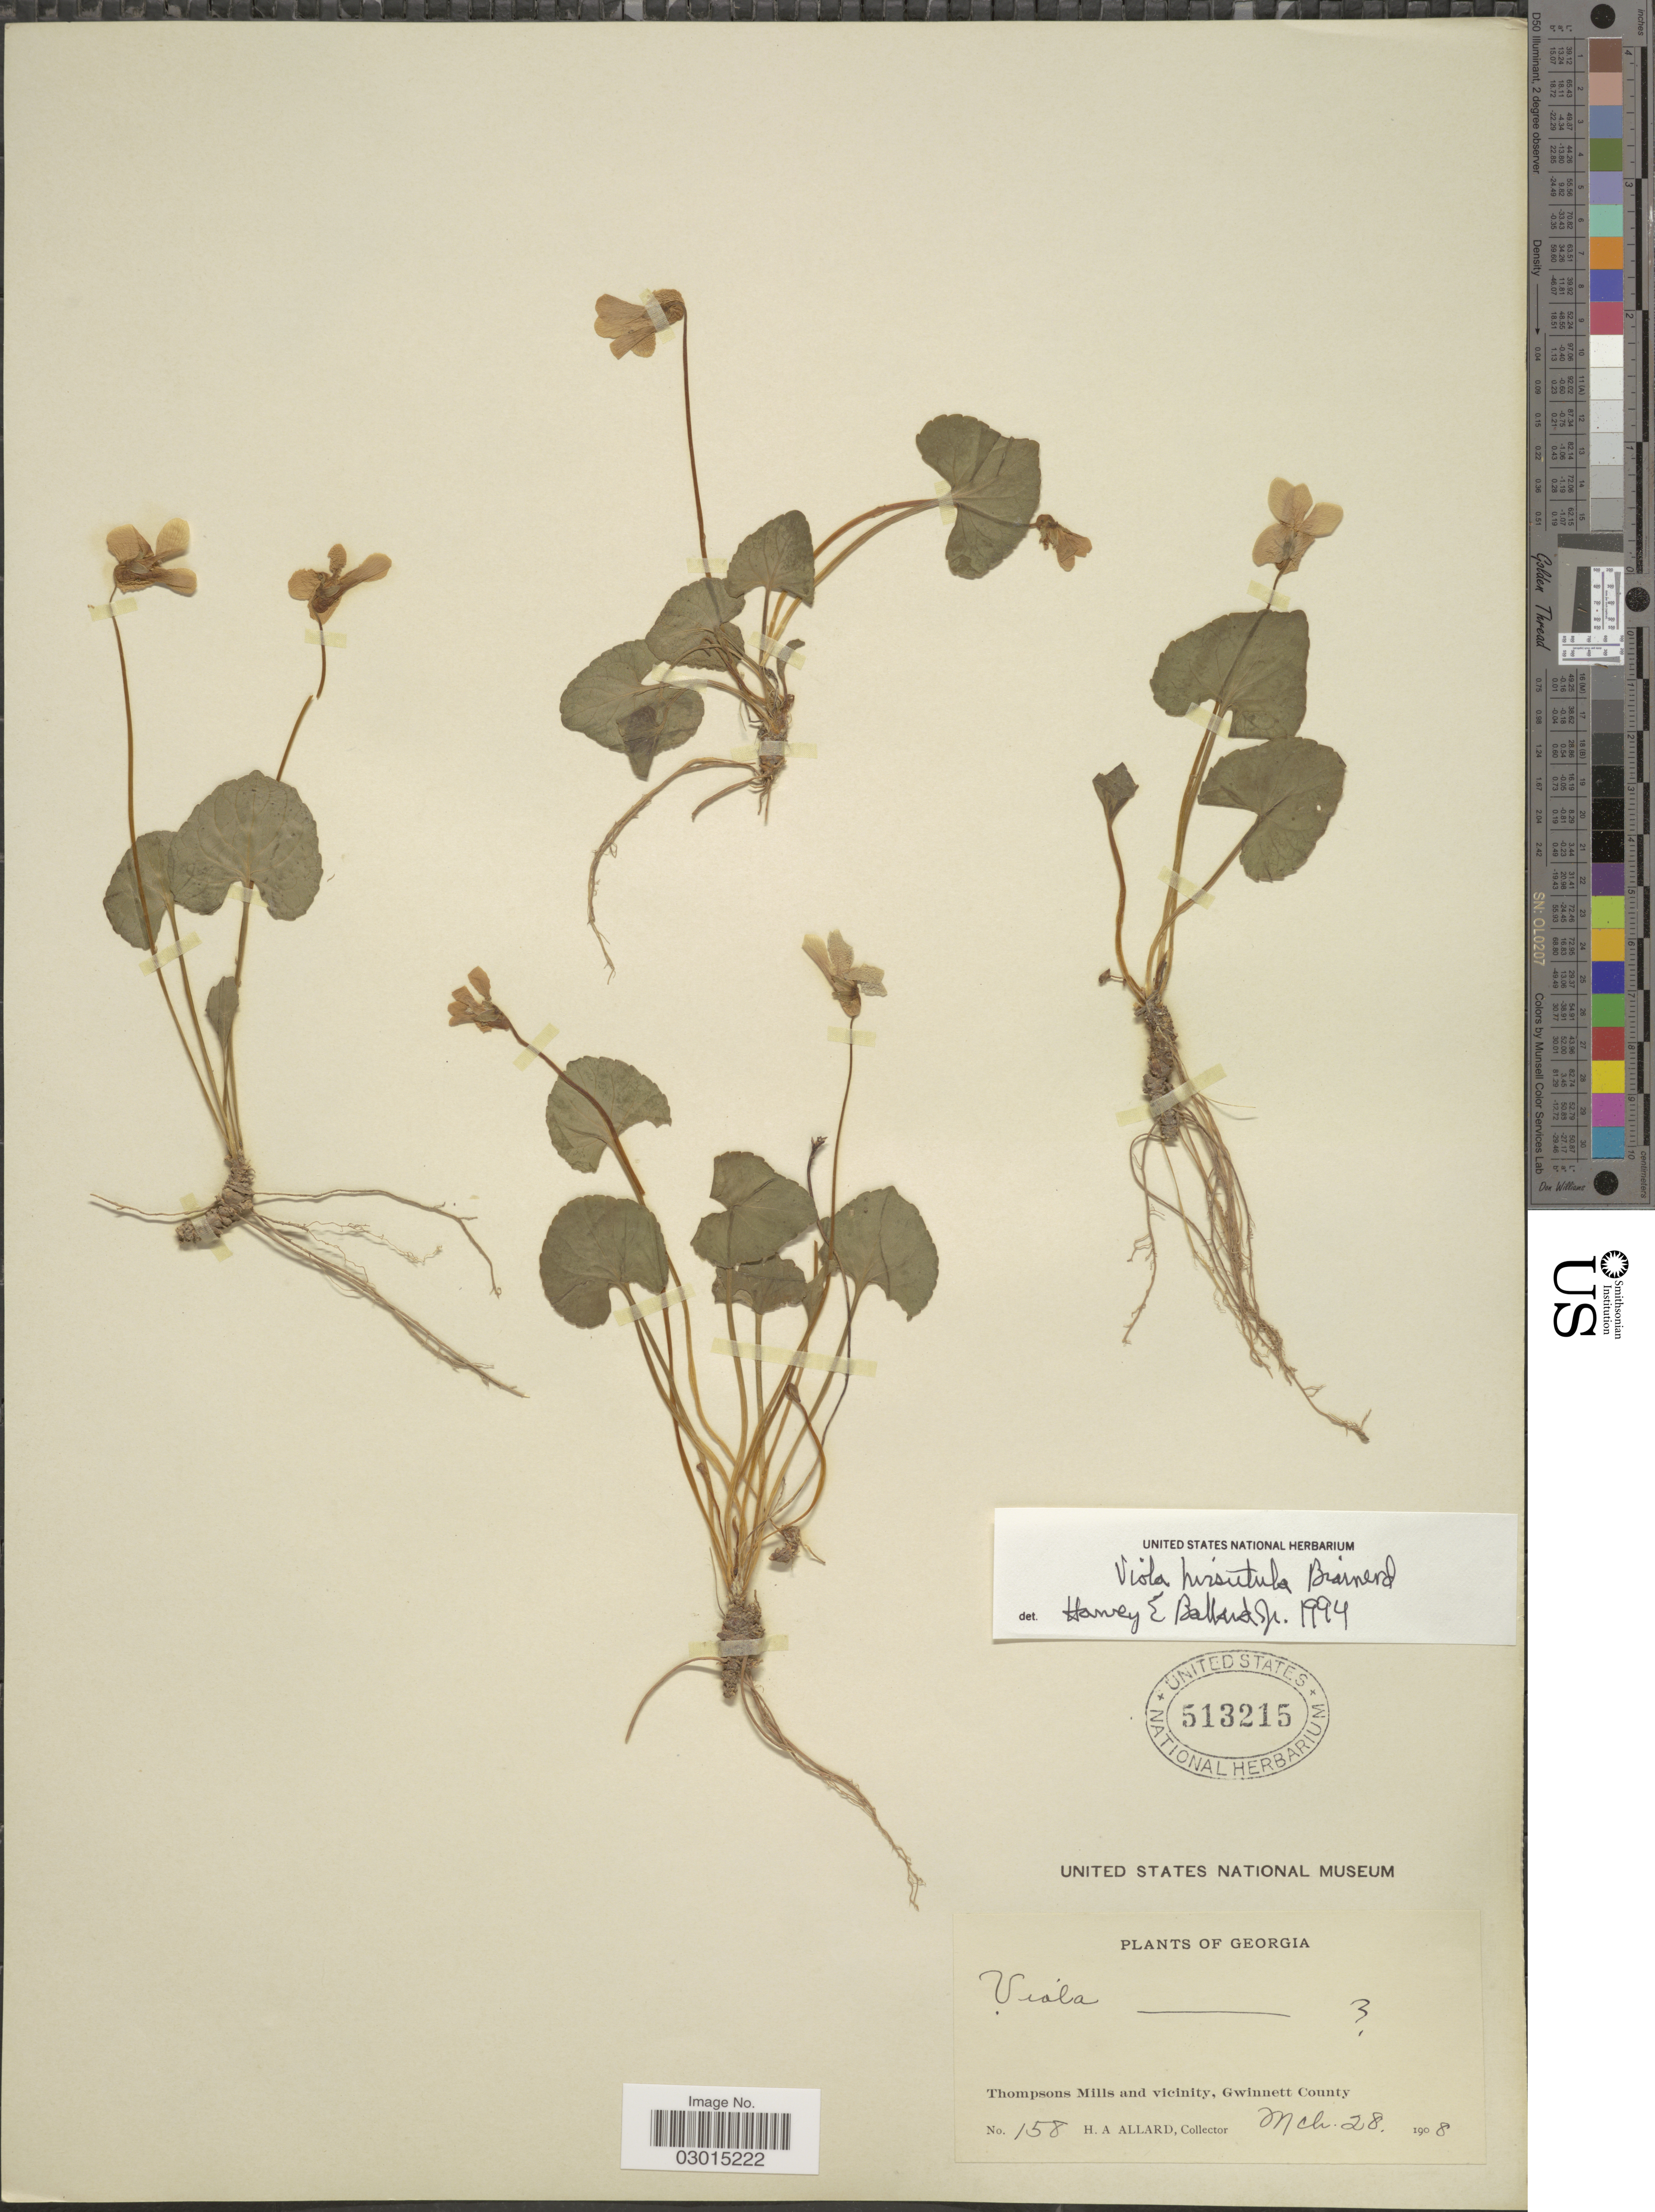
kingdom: Plantae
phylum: Tracheophyta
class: Magnoliopsida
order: Malpighiales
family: Violaceae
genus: Viola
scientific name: Viola hirsutula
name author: Brainerd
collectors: H. A. Allard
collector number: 158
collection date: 1908-03-28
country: United States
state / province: Georgia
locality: Thompson Mills and vicinity, Gwinnett County.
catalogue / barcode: US 513215